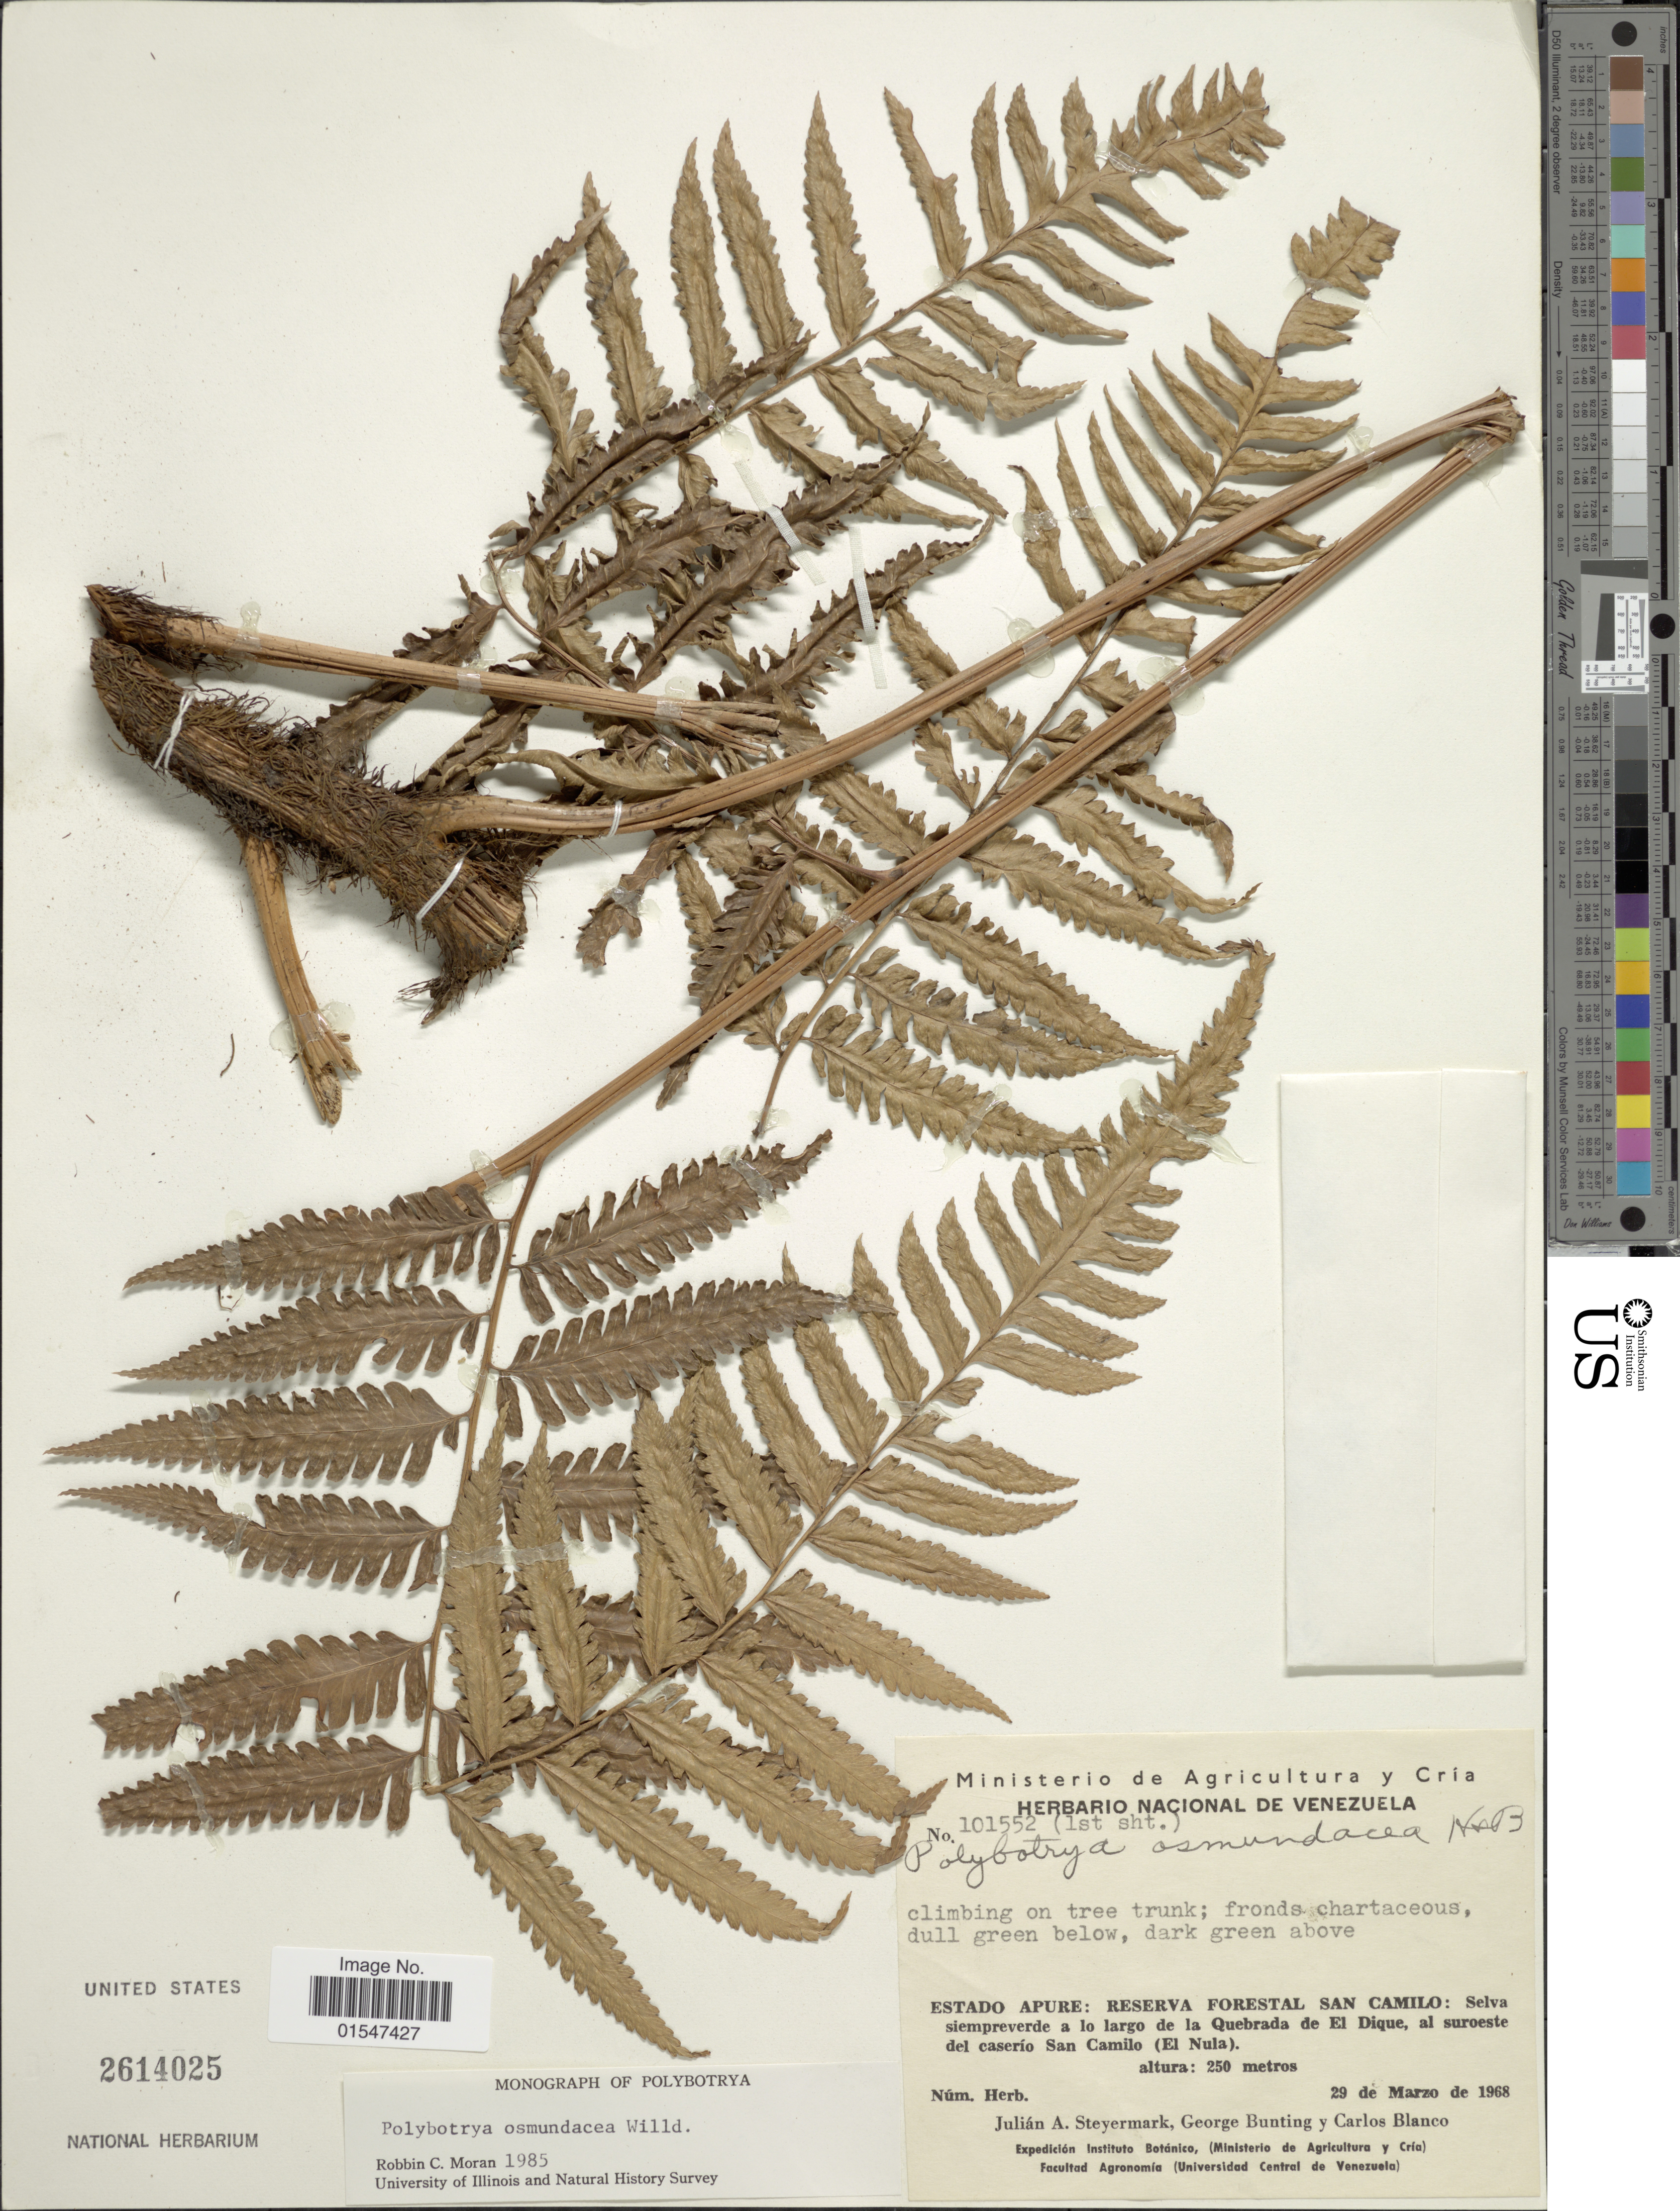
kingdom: Plantae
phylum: Tracheophyta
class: Polypodiopsida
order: Polypodiales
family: Dryopteridaceae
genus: Polybotrya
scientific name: Polybotrya osmundacea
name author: Humb. & Bonpl. ex Willd.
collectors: J. Steyermark, G. S. Bunting & C. A. Blanco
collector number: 101552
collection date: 1968-03-29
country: Venezuela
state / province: Apure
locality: Reserva Forestal San Camilo, Selva siempreverde a lo largo de la Quebrada de El Dique, al suroeste del caserío San Camilo (El Nula)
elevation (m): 250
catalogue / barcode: US 2614025